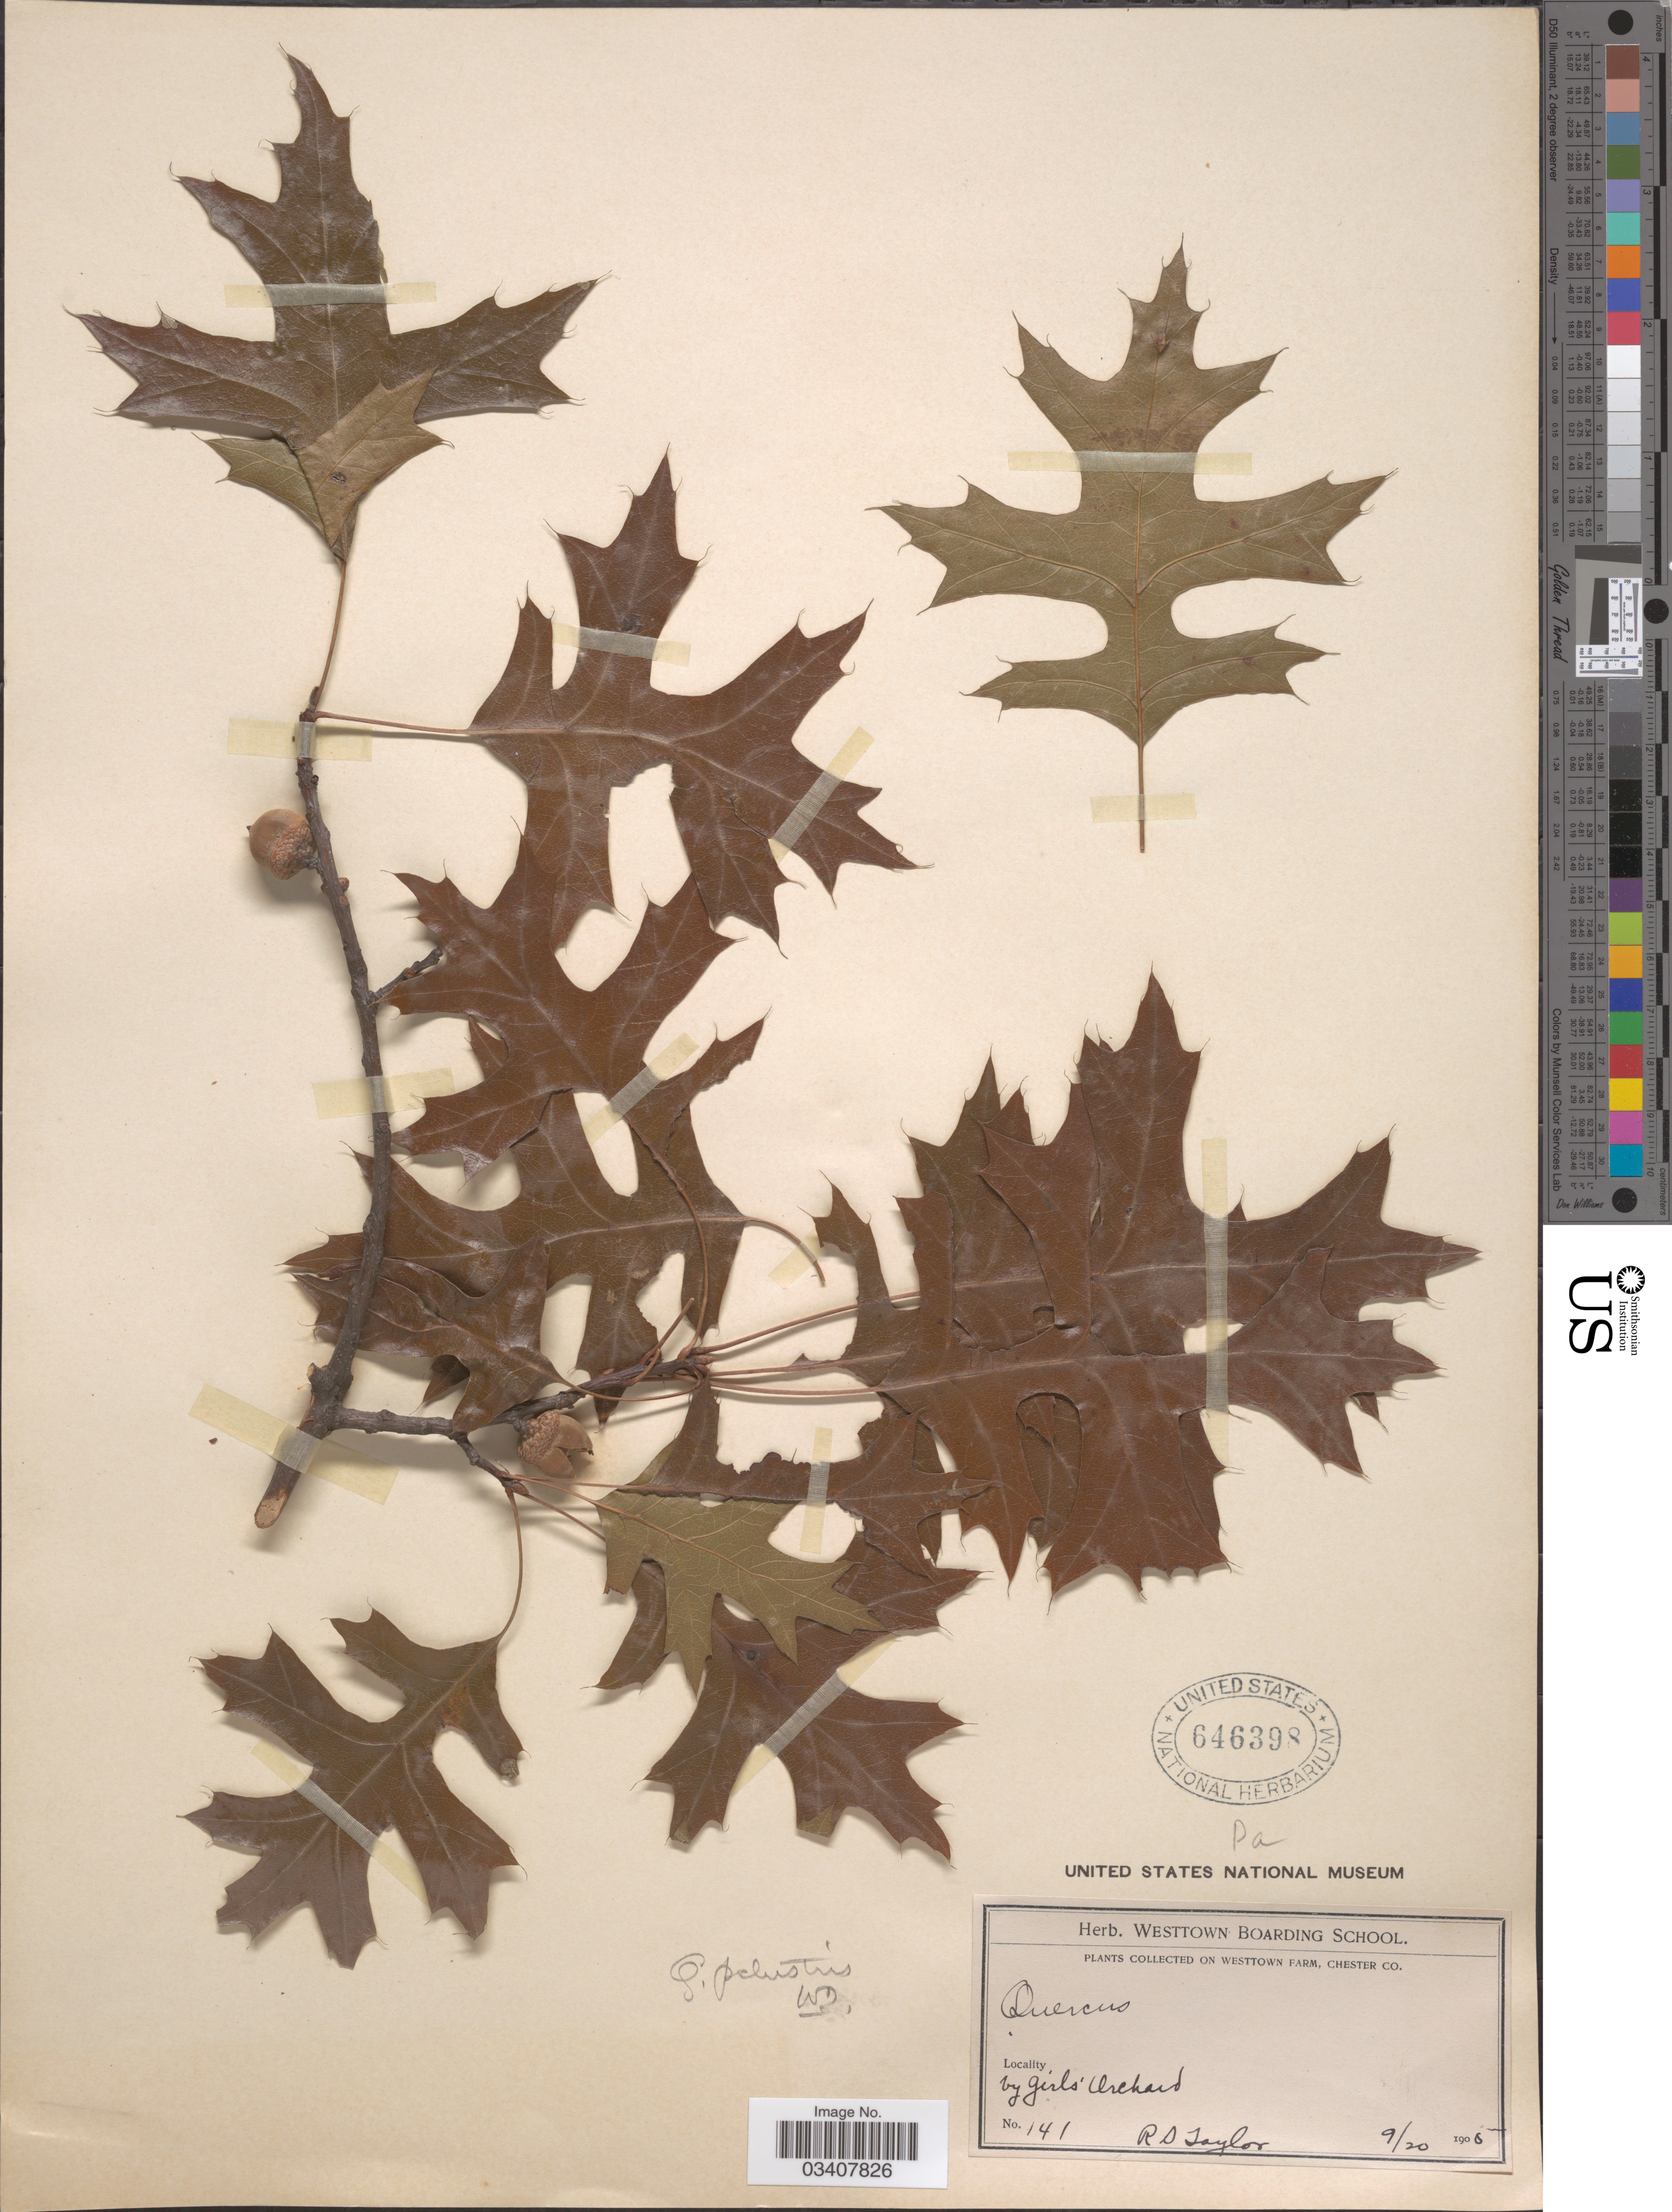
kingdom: Plantae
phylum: Tracheophyta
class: Magnoliopsida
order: Fagales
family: Fagaceae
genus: Quercus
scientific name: Quercus palustris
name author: Münchh.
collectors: R. Taylor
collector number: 141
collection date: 1905-09-20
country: United States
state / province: Pennsylvania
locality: On Westtown Farm, Chester Co. By girls' Orchard.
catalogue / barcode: US 646398